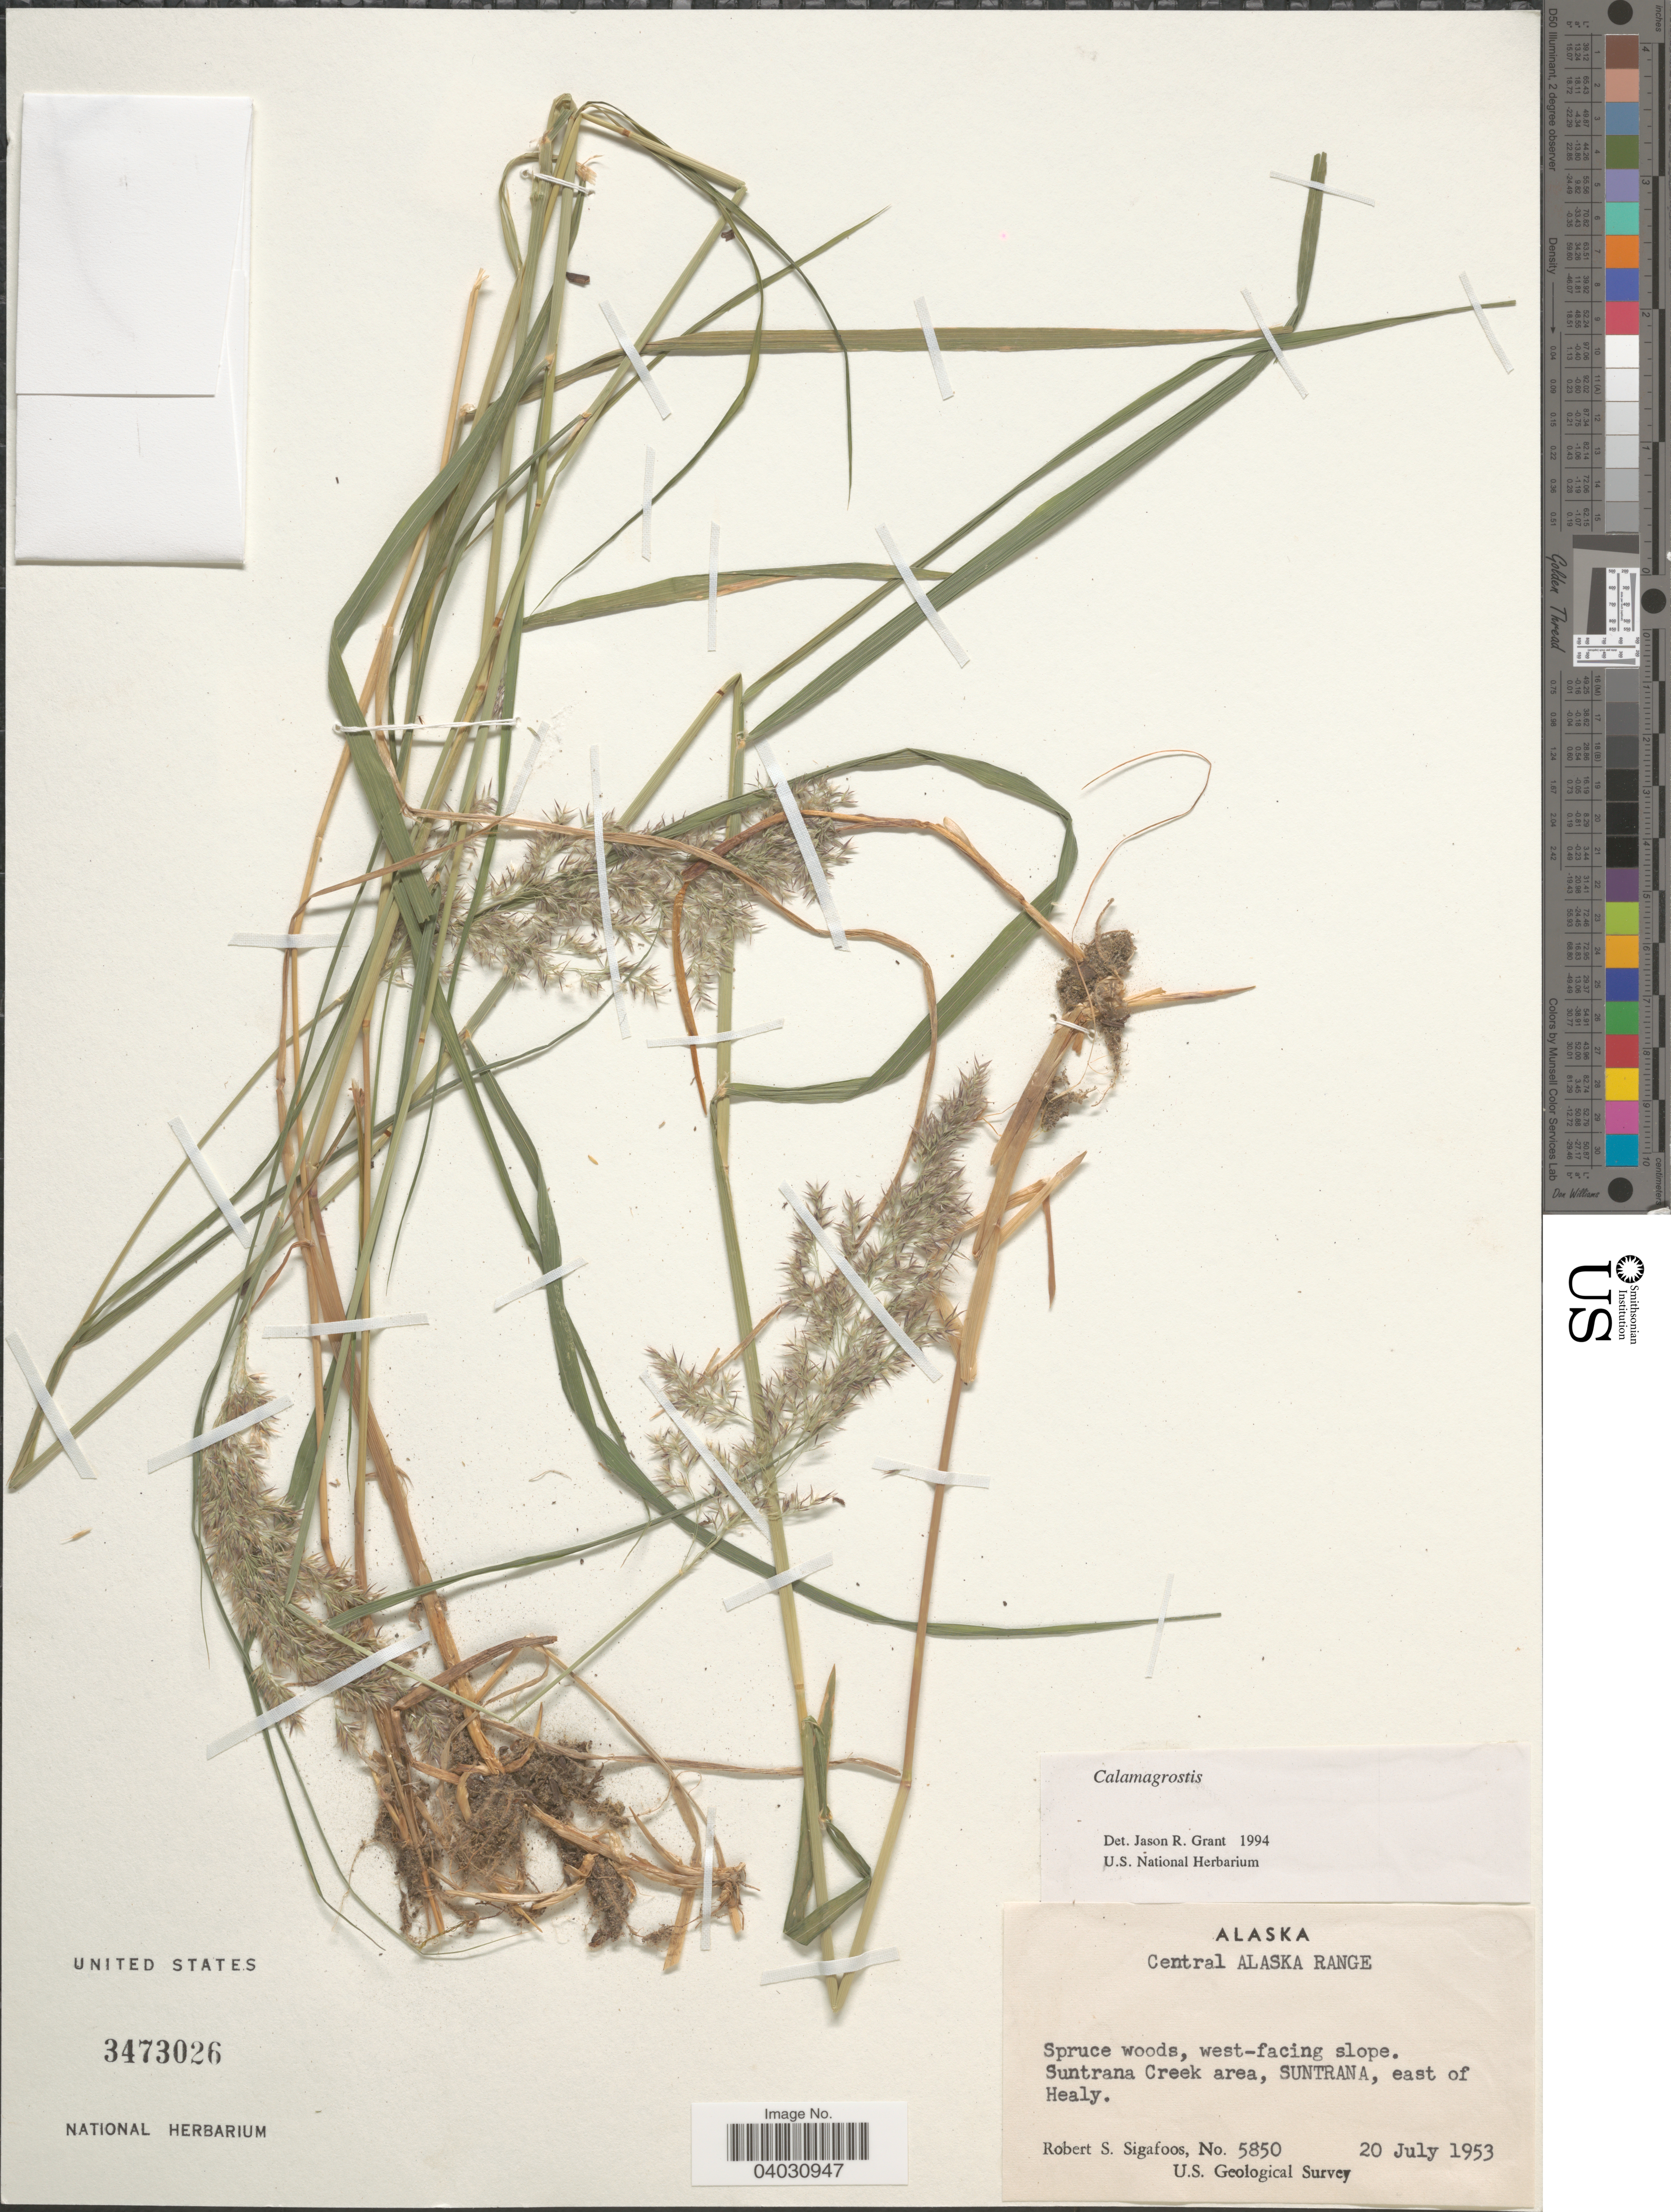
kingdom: Plantae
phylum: Tracheophyta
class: Liliopsida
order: Poales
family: Poaceae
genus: Calamagrostis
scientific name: Calamagrostis sp.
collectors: R. Sigafoos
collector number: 5850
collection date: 1953-07-20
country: United States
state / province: Alaska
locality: Central Alaska Range. West-facing slope. Suntrana Creek area, Suntrana, east of Healy.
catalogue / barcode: US 3473026